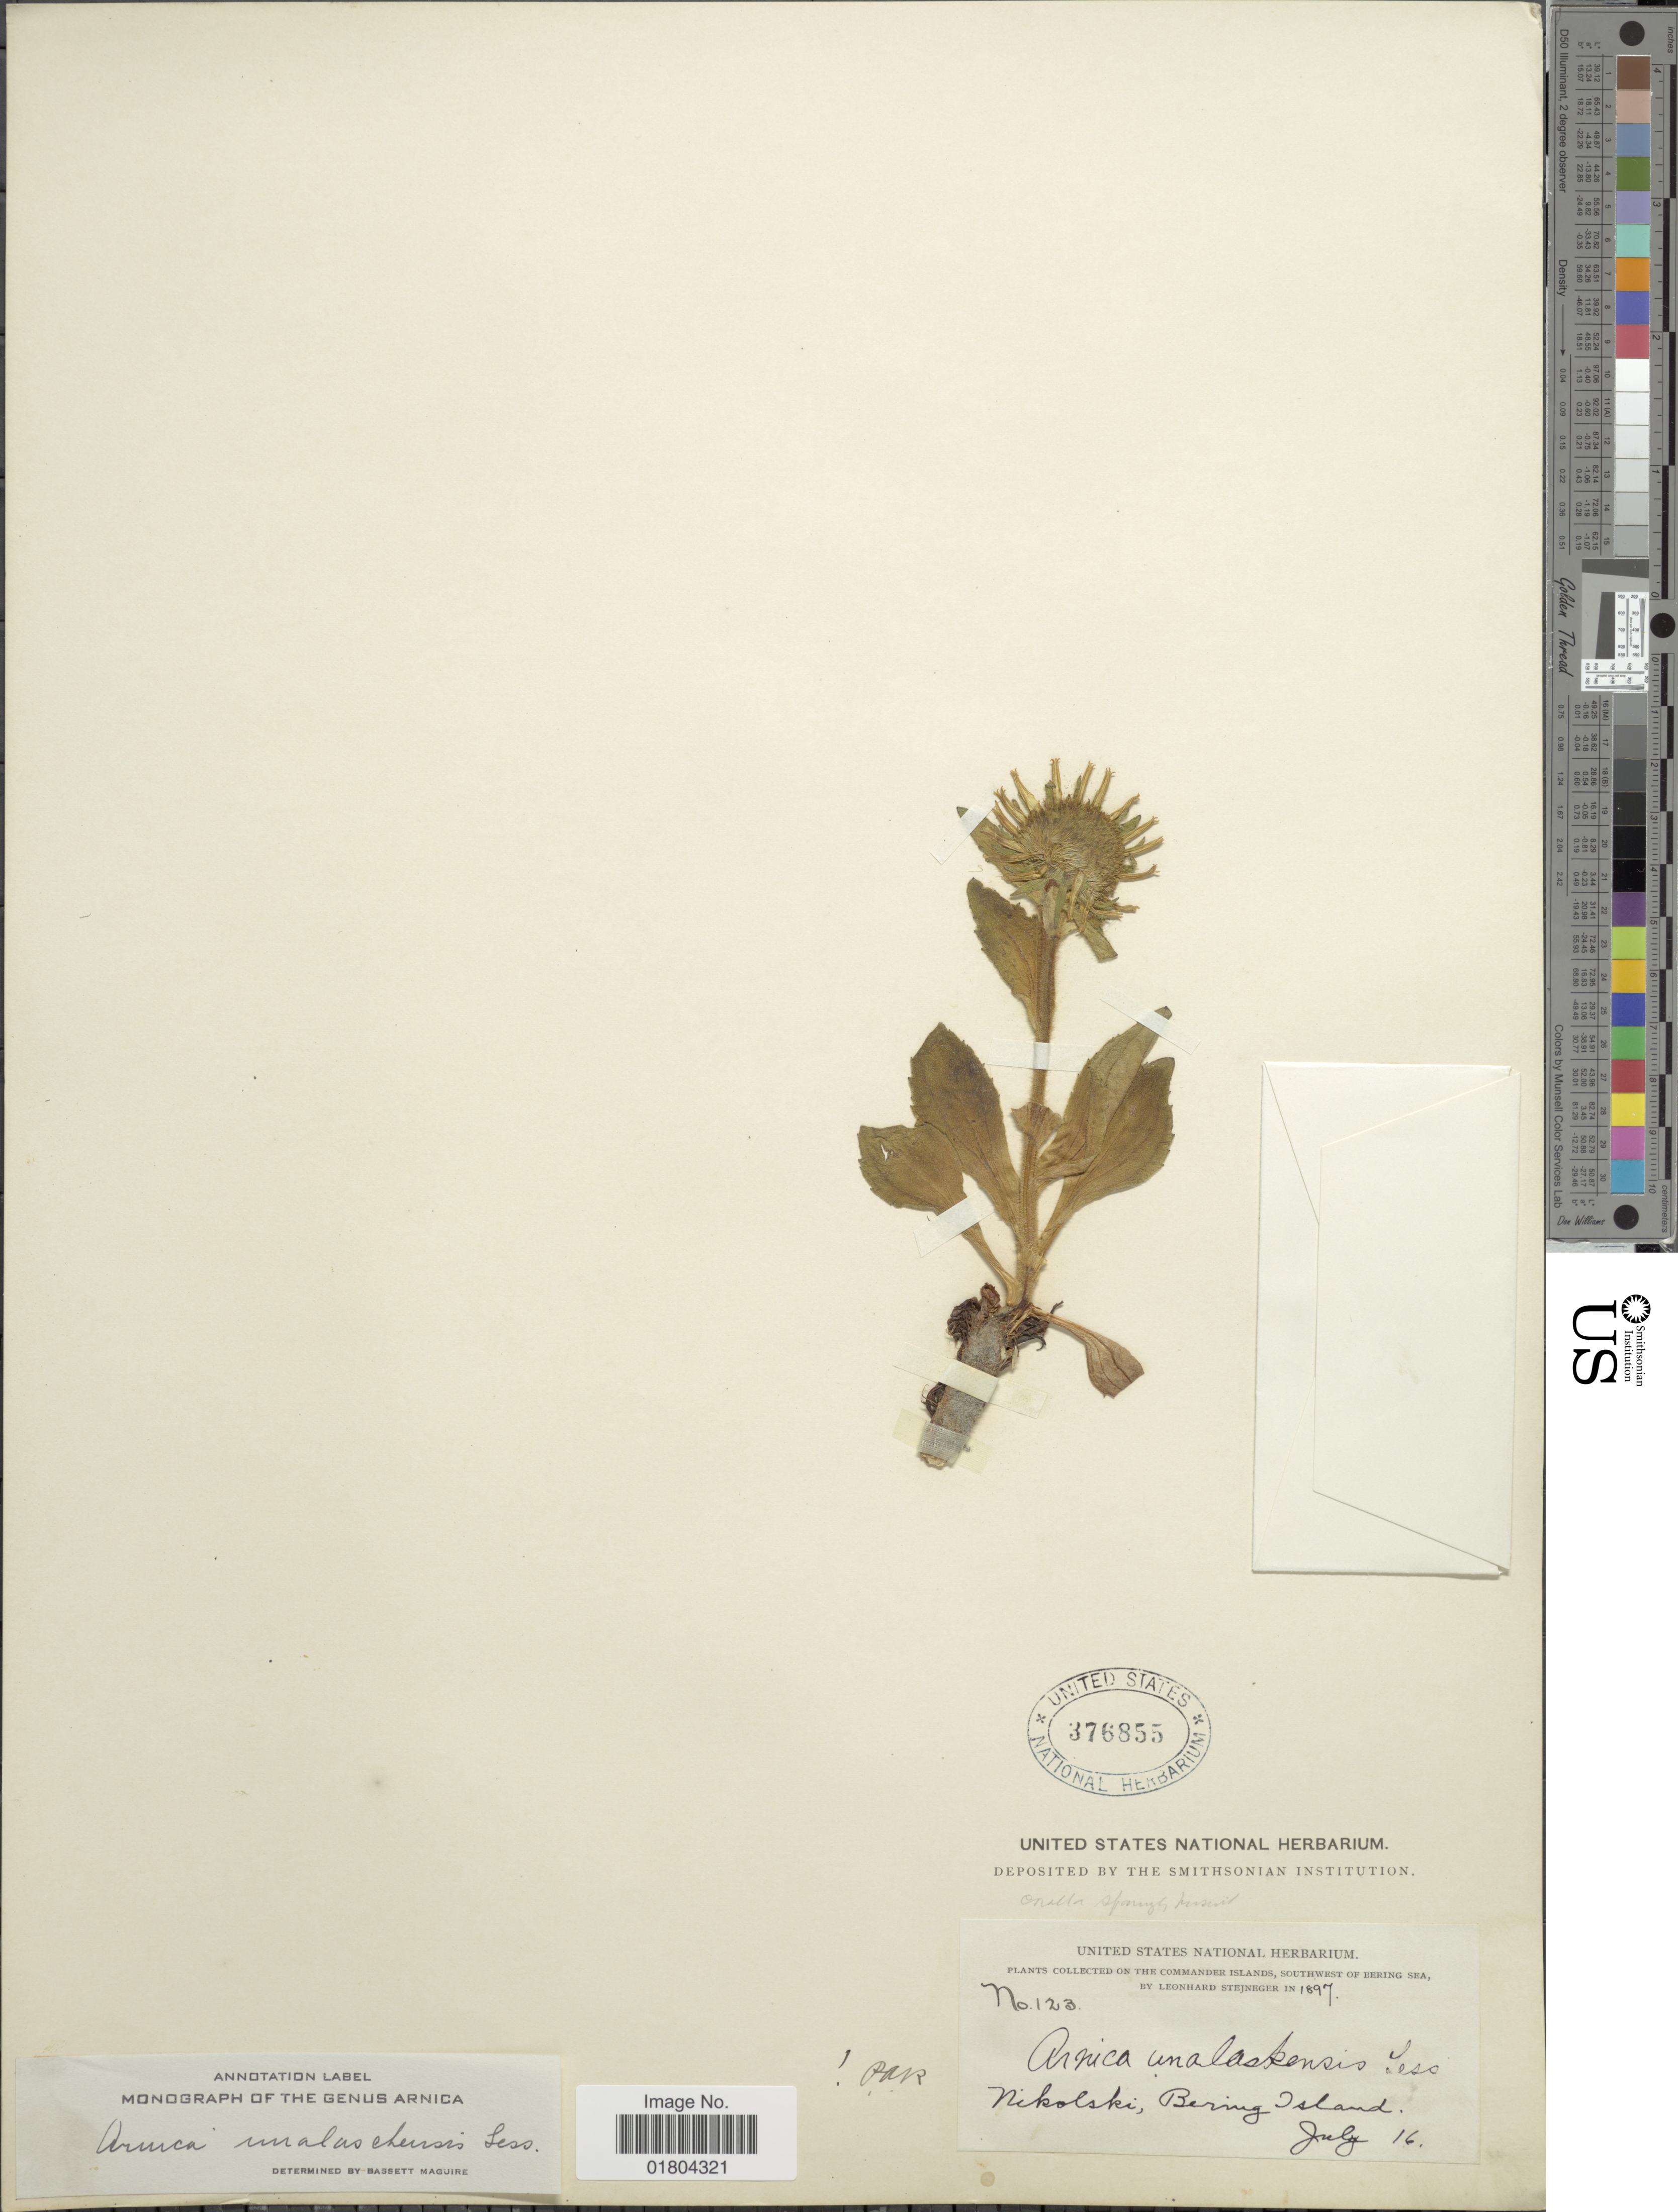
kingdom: Plantae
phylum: Tracheophyta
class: Magnoliopsida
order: Asterales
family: Asteraceae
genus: Arnica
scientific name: Arnica unalashcensis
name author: Less.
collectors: L. Steijneger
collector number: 123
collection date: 1897-07-16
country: Russian Federation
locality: On the Commander Islands, Southwest of Bering Sea, Nikolski, Bering Island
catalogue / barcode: US 376855